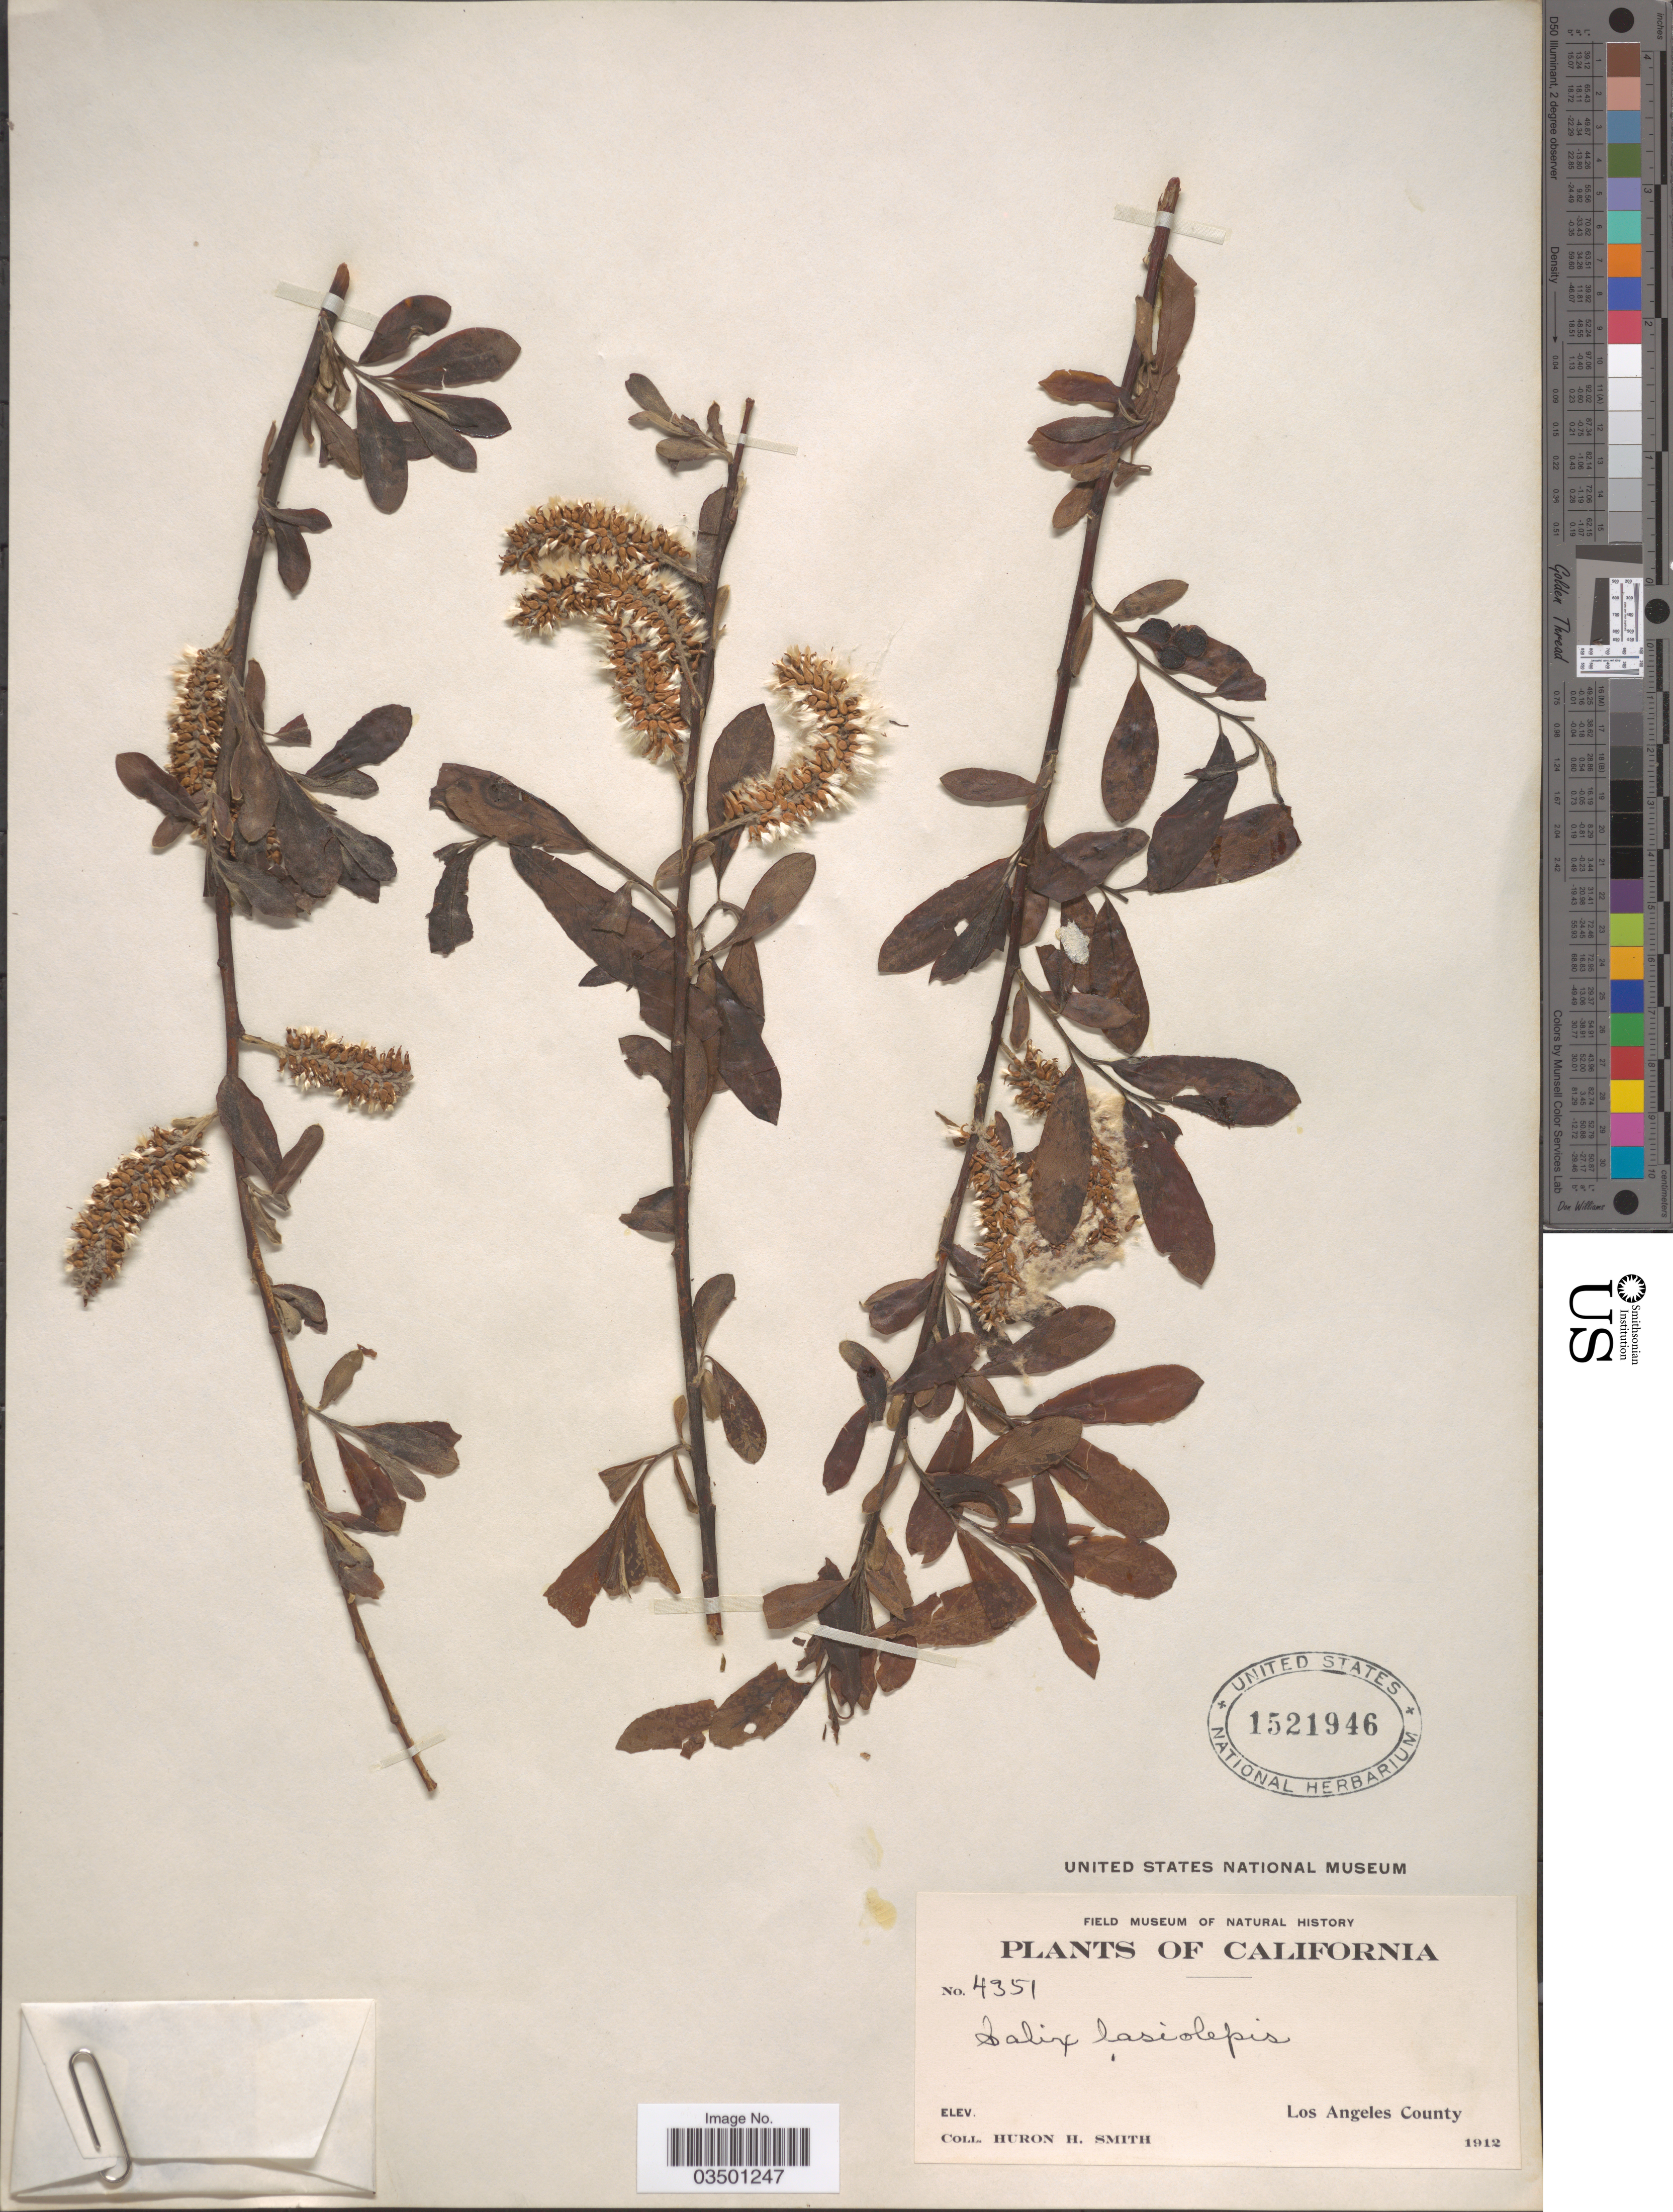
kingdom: Plantae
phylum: Tracheophyta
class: Magnoliopsida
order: Malpighiales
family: Salicaceae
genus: Salix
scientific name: Salix lasiolepis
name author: Benth.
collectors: Huron H. Smith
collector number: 4351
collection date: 1912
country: United States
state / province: California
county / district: Los Angeles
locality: Los Angeles County.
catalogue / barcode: US 1521946